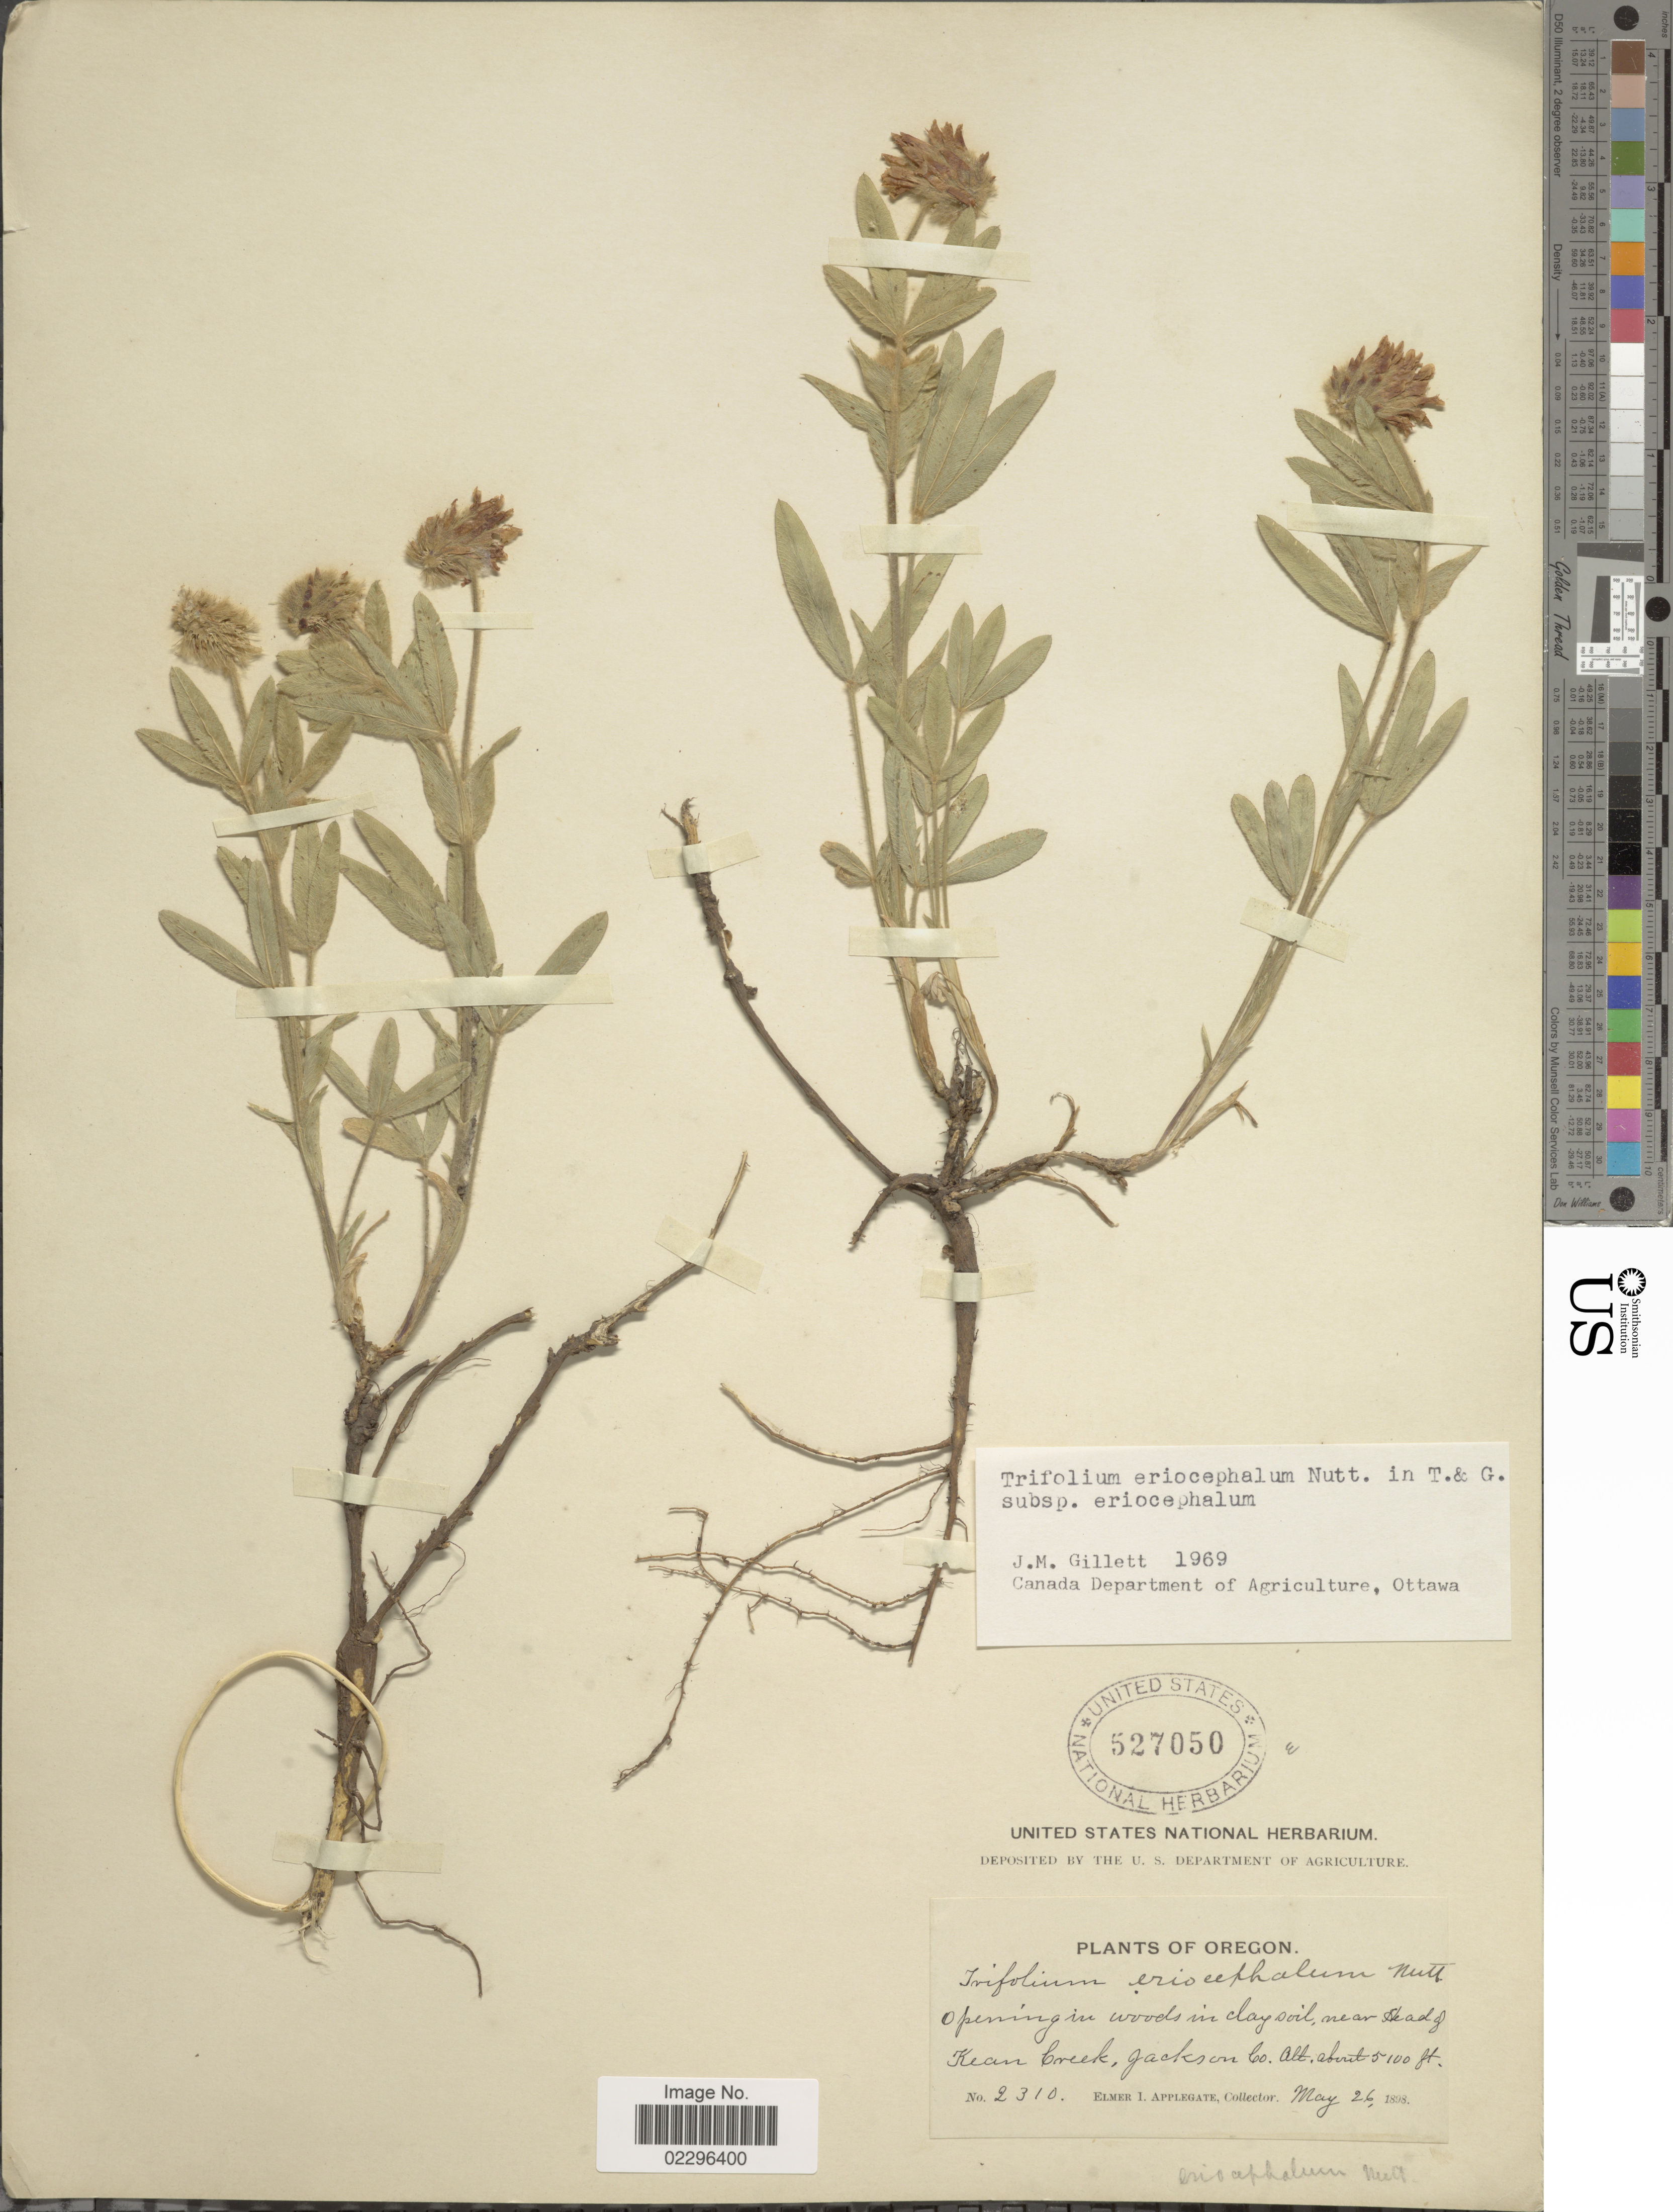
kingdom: Plantae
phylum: Tracheophyta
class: Magnoliopsida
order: Fabales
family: Fabaceae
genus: Trifolium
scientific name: Trifolium eriocephalum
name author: Nutt.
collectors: E. I. Applegate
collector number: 2310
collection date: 1898-05-26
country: United States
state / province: Oregon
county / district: Jackson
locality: Near head of Kean Creek, Jackson Co.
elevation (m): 1554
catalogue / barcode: US 527050